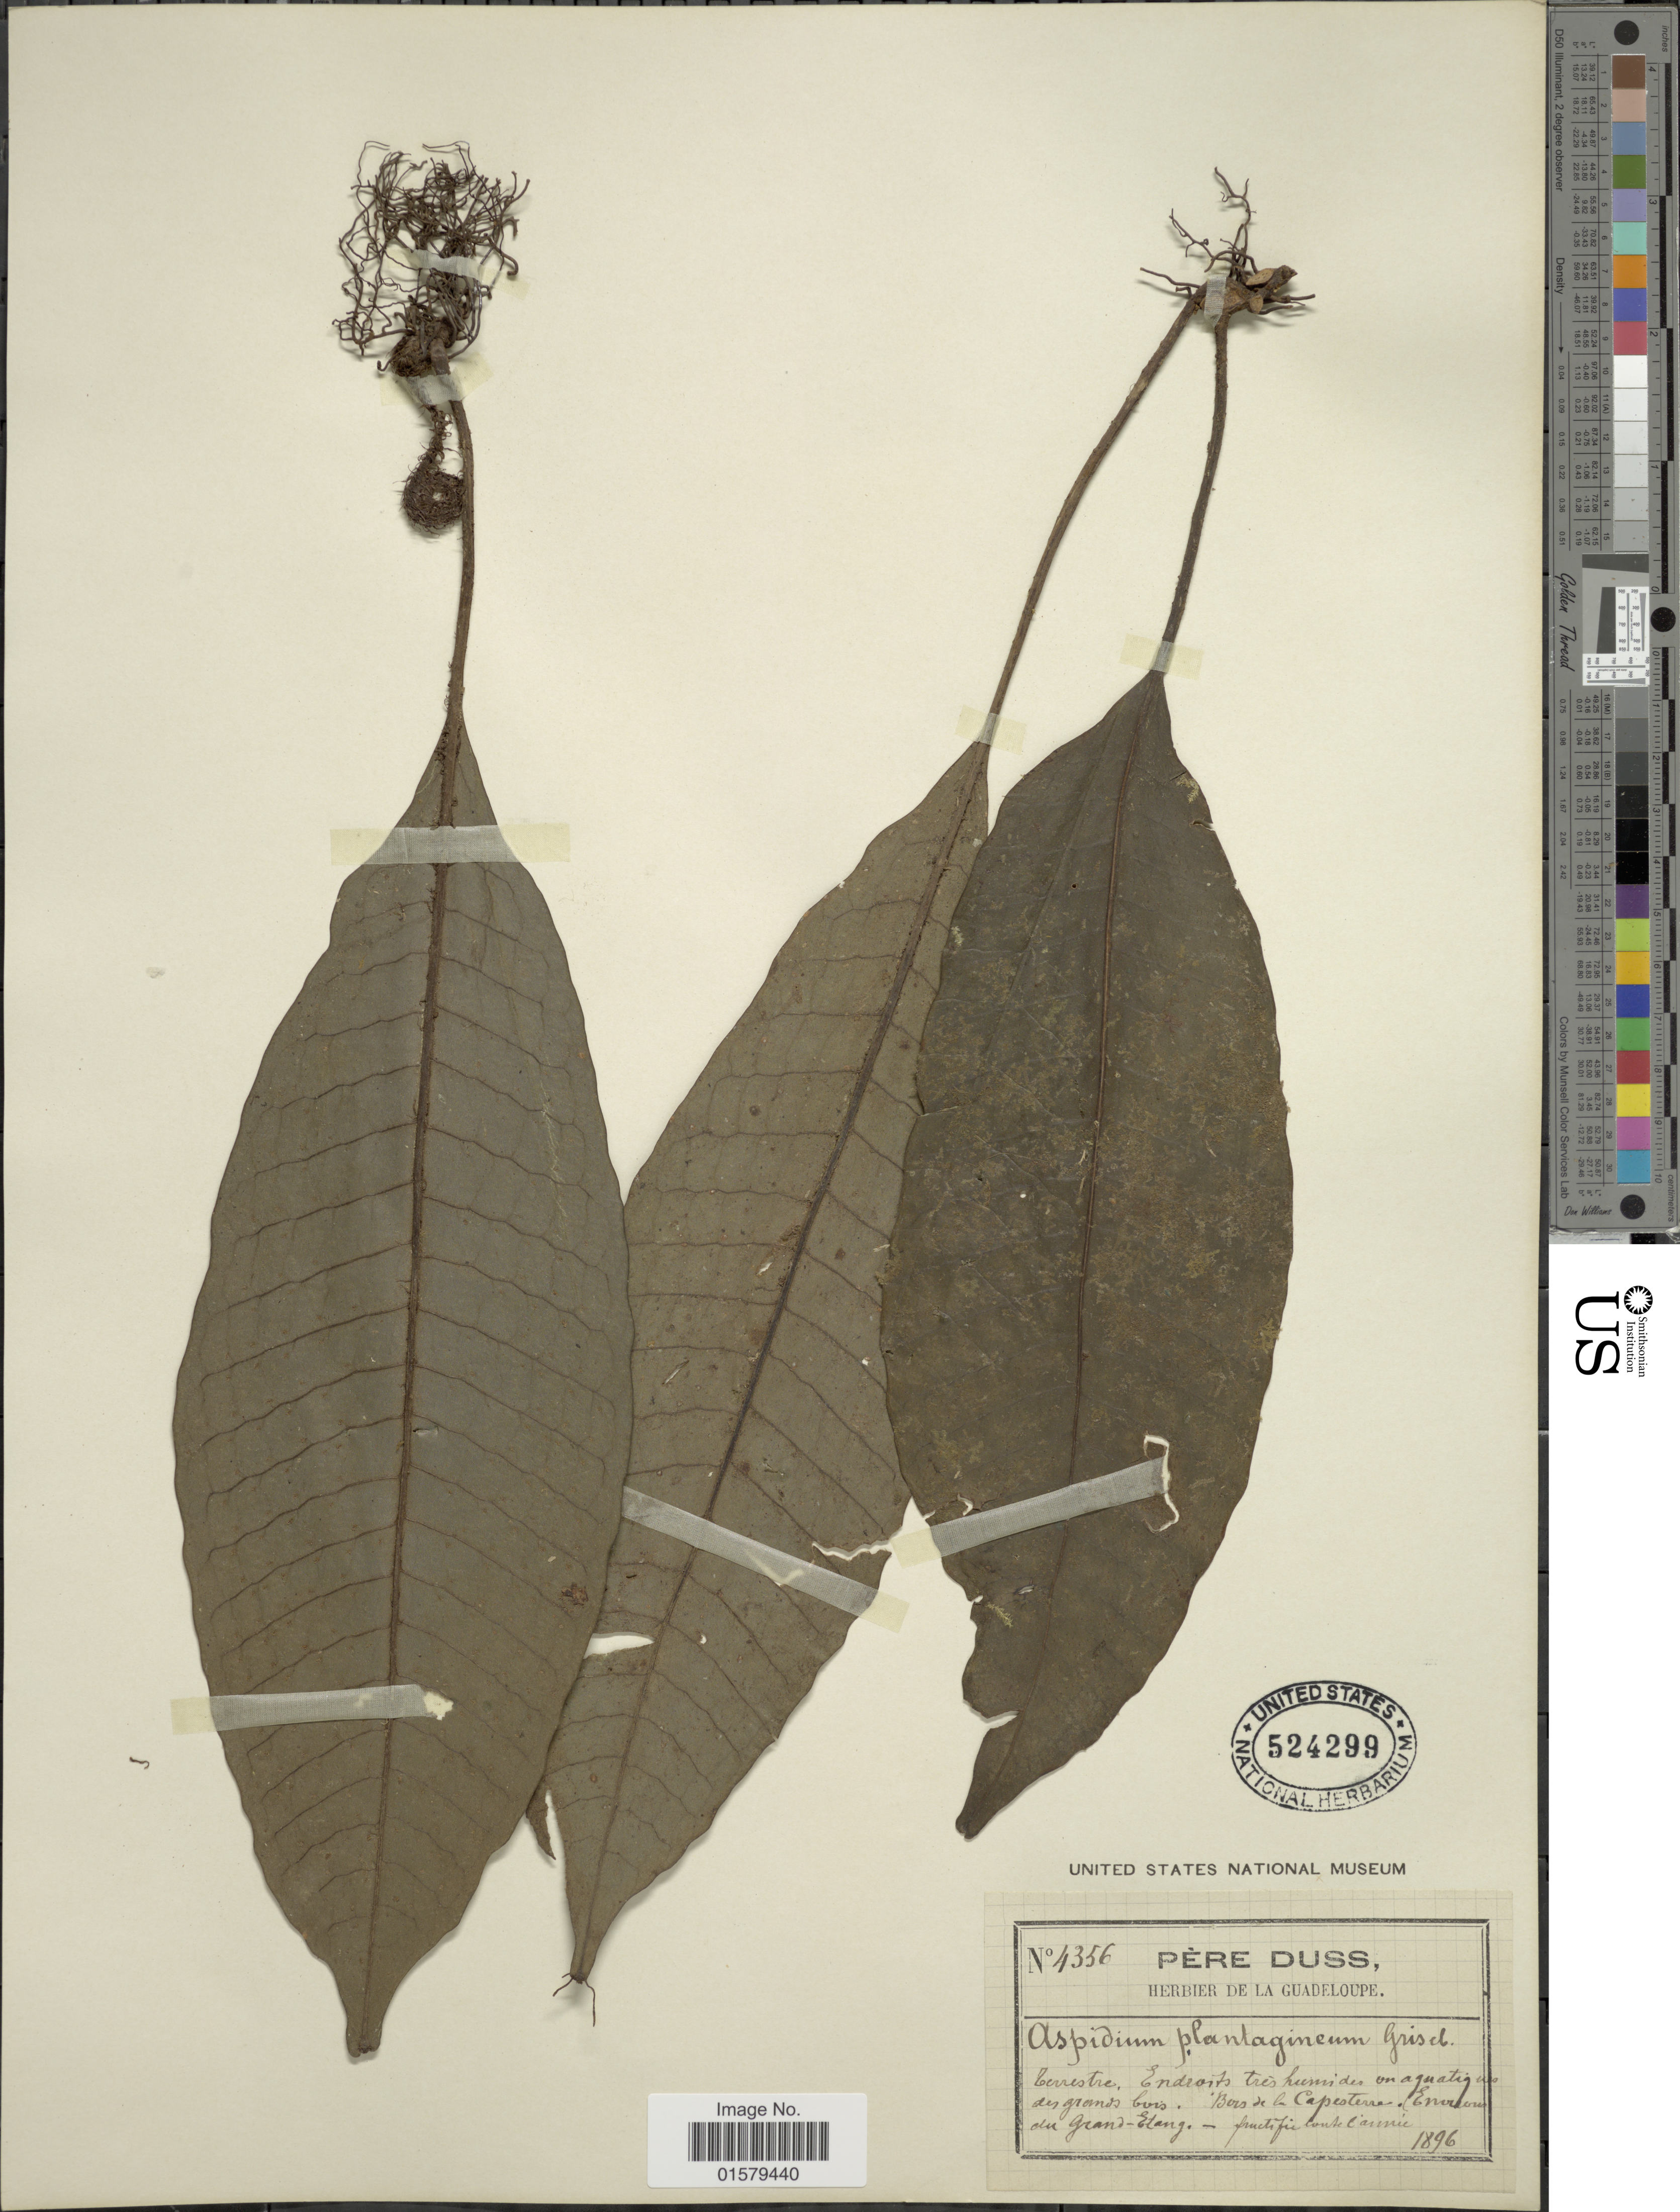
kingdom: Plantae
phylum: Tracheophyta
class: Polypodiopsida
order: Polypodiales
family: Tectariaceae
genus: Tectaria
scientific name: Tectaria plantaginea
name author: (Jacq.) Maxon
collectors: Père Duss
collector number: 4356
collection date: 1896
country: Guadeloupe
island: Leeward Is.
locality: Bois de la Capesterre. Environs du Grand Etang.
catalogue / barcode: US 524299